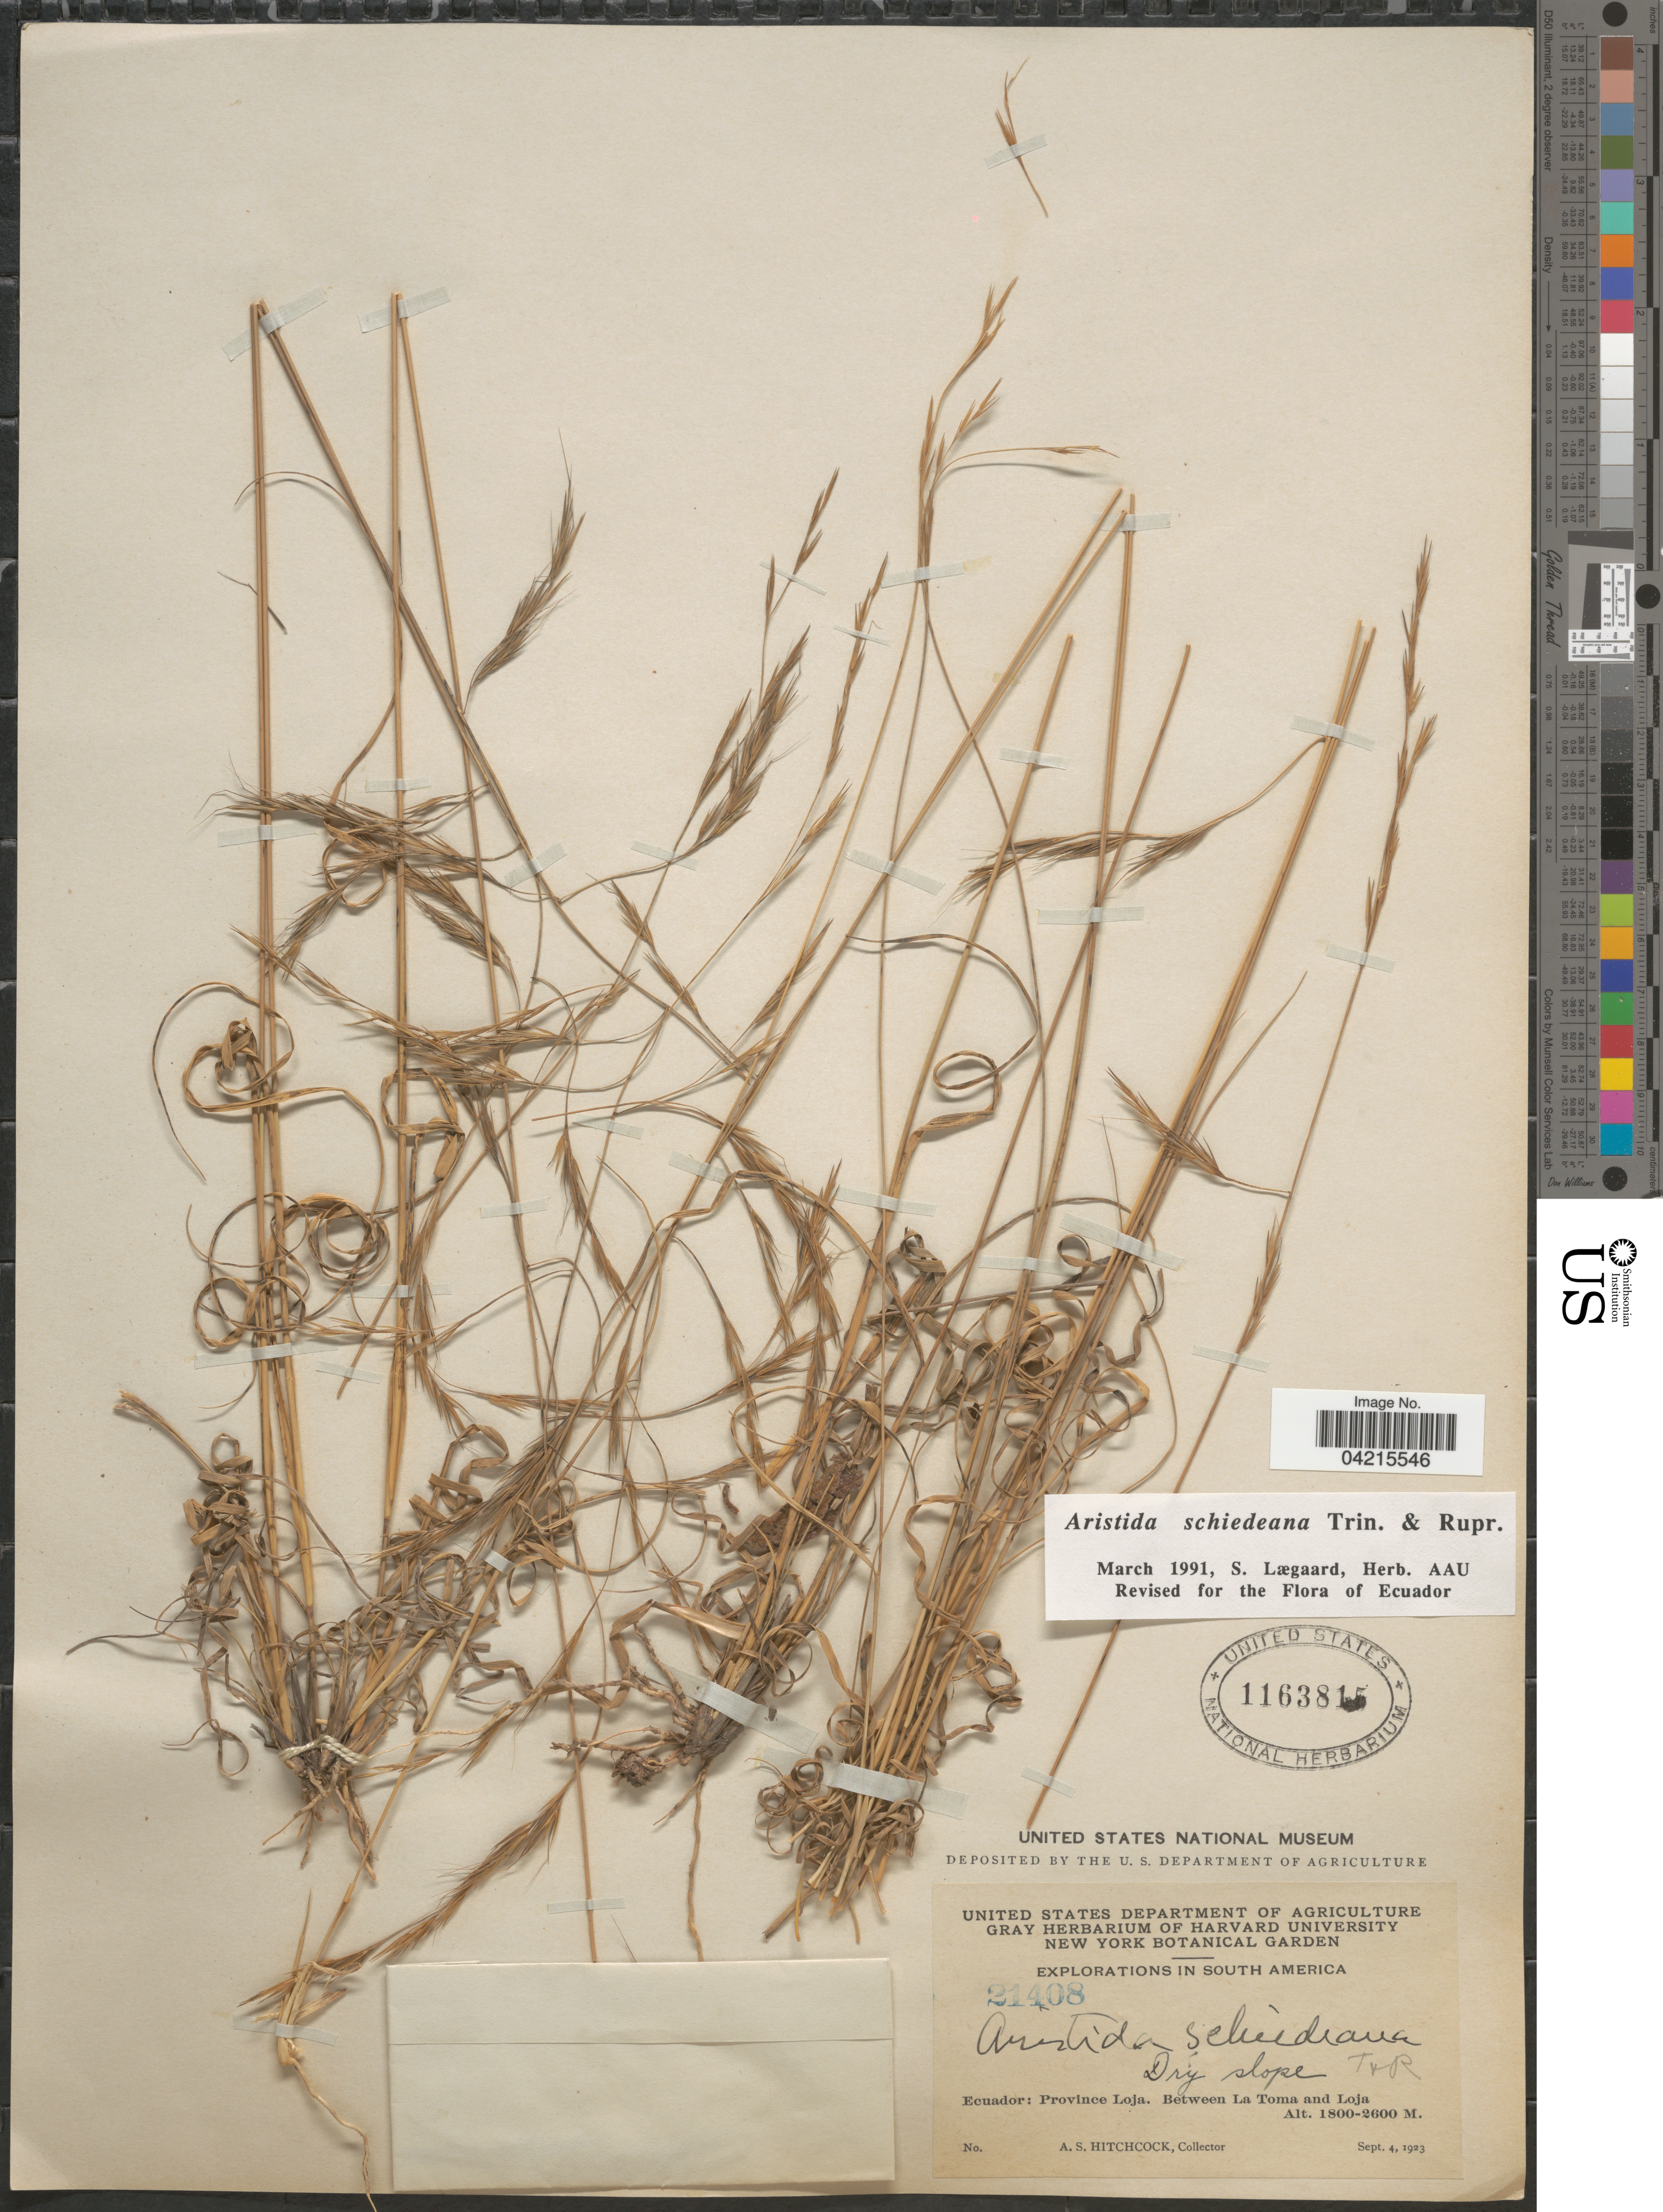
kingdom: Plantae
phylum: Tracheophyta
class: Liliopsida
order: Poales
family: Poaceae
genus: Aristida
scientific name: Aristida schiedeana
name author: Trin. & Rupr.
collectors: A. S. Hitchcock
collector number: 21408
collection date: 1923-09-04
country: Ecuador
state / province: Loja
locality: Explorations in South America. Dry slope. Between La Toma and Loja.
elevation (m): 1800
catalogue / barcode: US 1163815